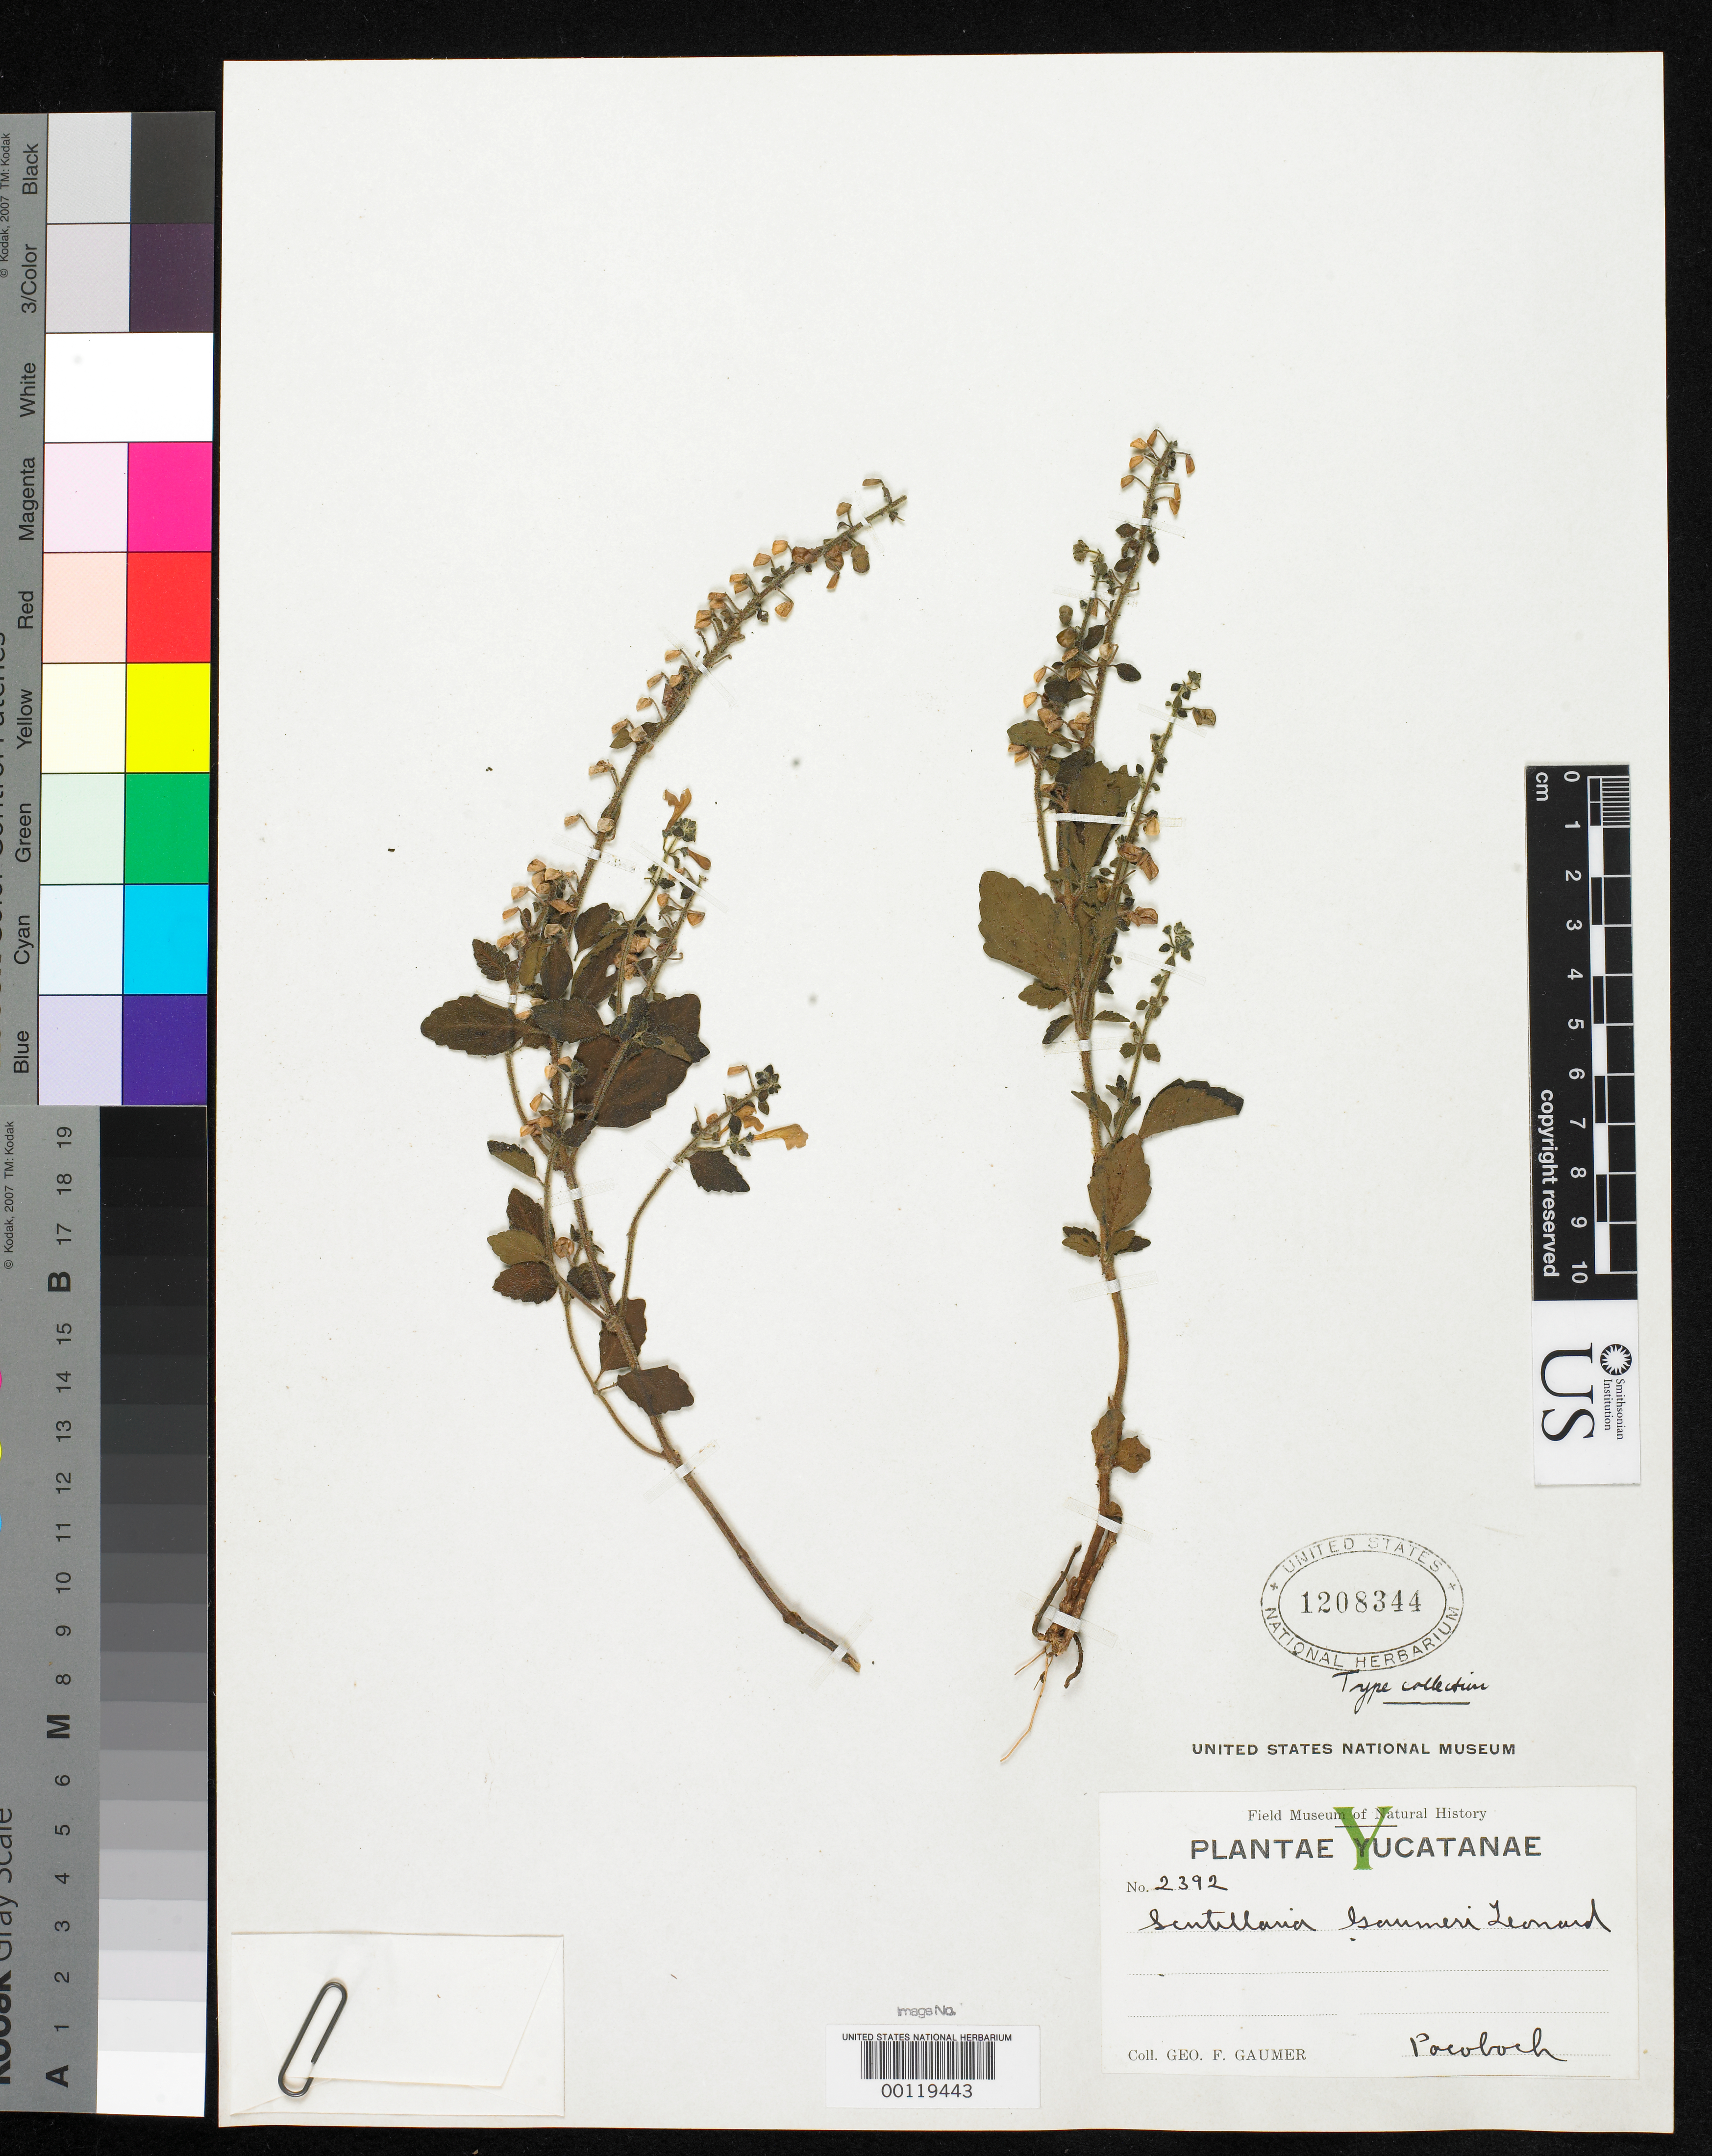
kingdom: Plantae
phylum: Tracheophyta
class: Magnoliopsida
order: Lamiales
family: Lamiaceae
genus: Scutellaria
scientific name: Scutellaria gaumeri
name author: Leonard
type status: Isotype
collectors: G. F. Gaumer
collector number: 2392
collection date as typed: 1895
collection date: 1895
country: Mexico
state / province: Yucatán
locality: Near Pocoboch.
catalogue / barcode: US 1208344